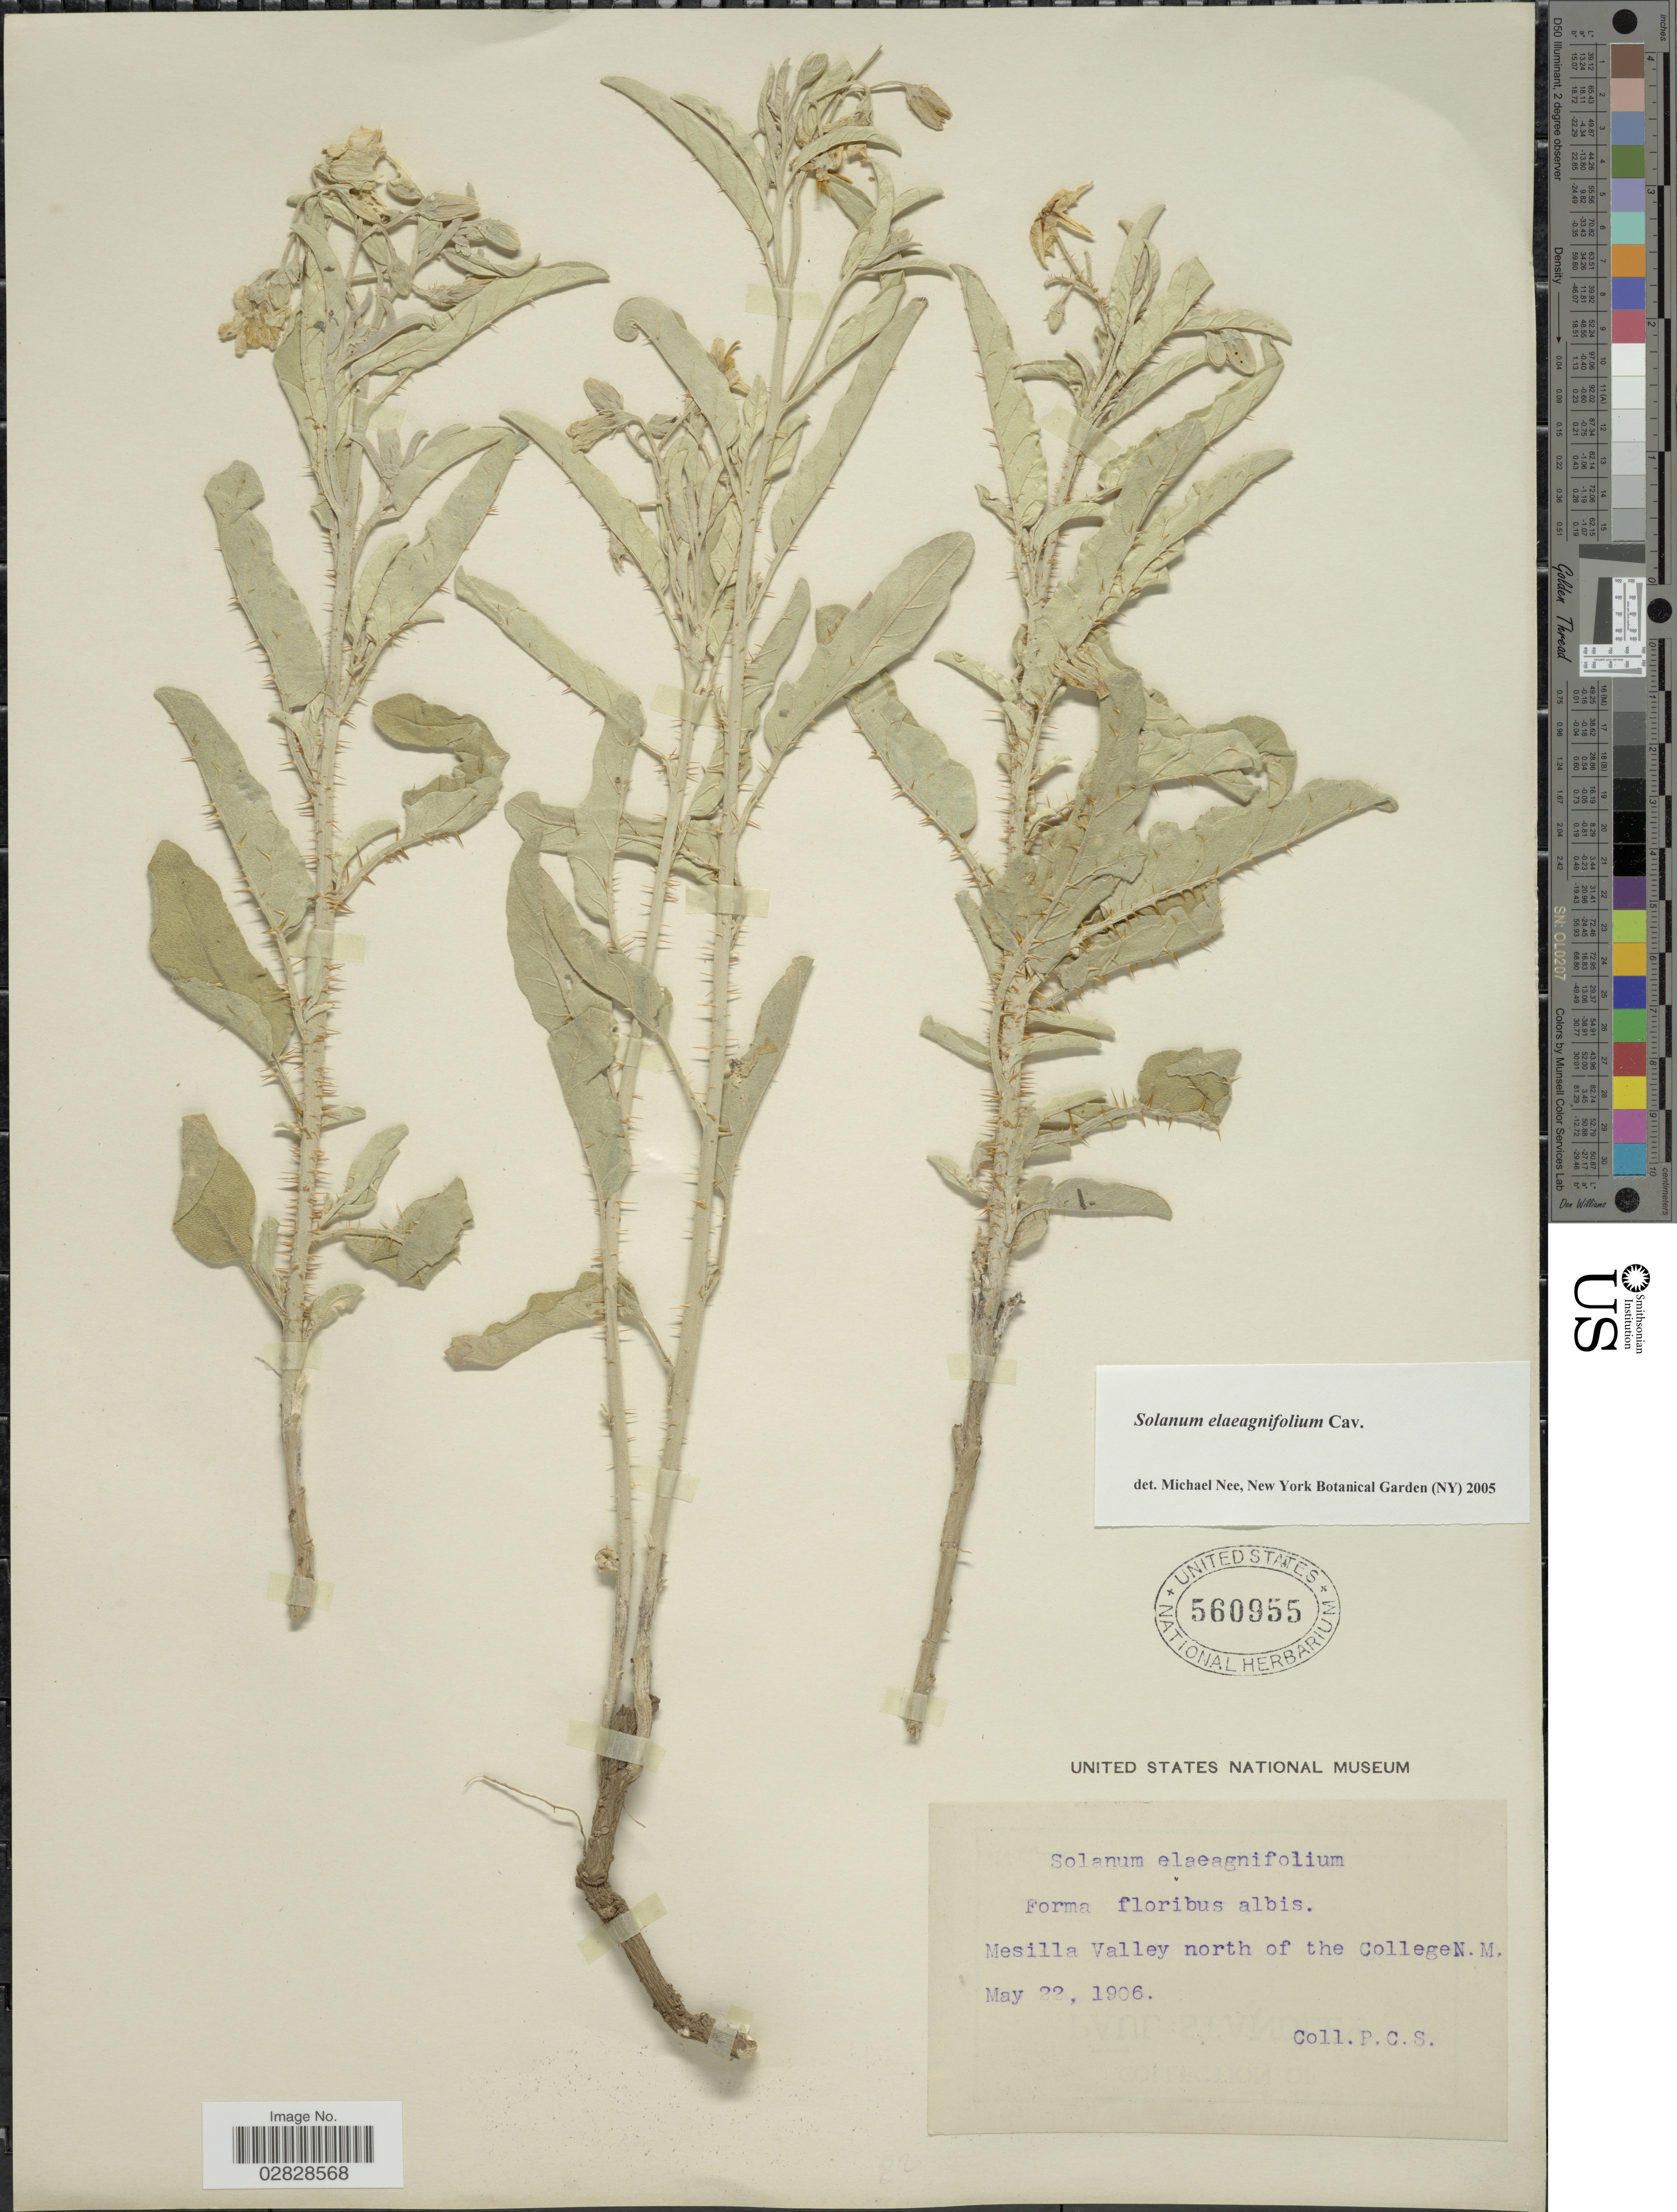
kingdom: Plantae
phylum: Tracheophyta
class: Magnoliopsida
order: Solanales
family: Solanaceae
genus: Solanum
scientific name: Solanum elaeagnifolium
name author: Cav.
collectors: P. C. S.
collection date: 1906-05-22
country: United States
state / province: New Mexico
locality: Mesilla Valley north of the College.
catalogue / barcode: US 560955